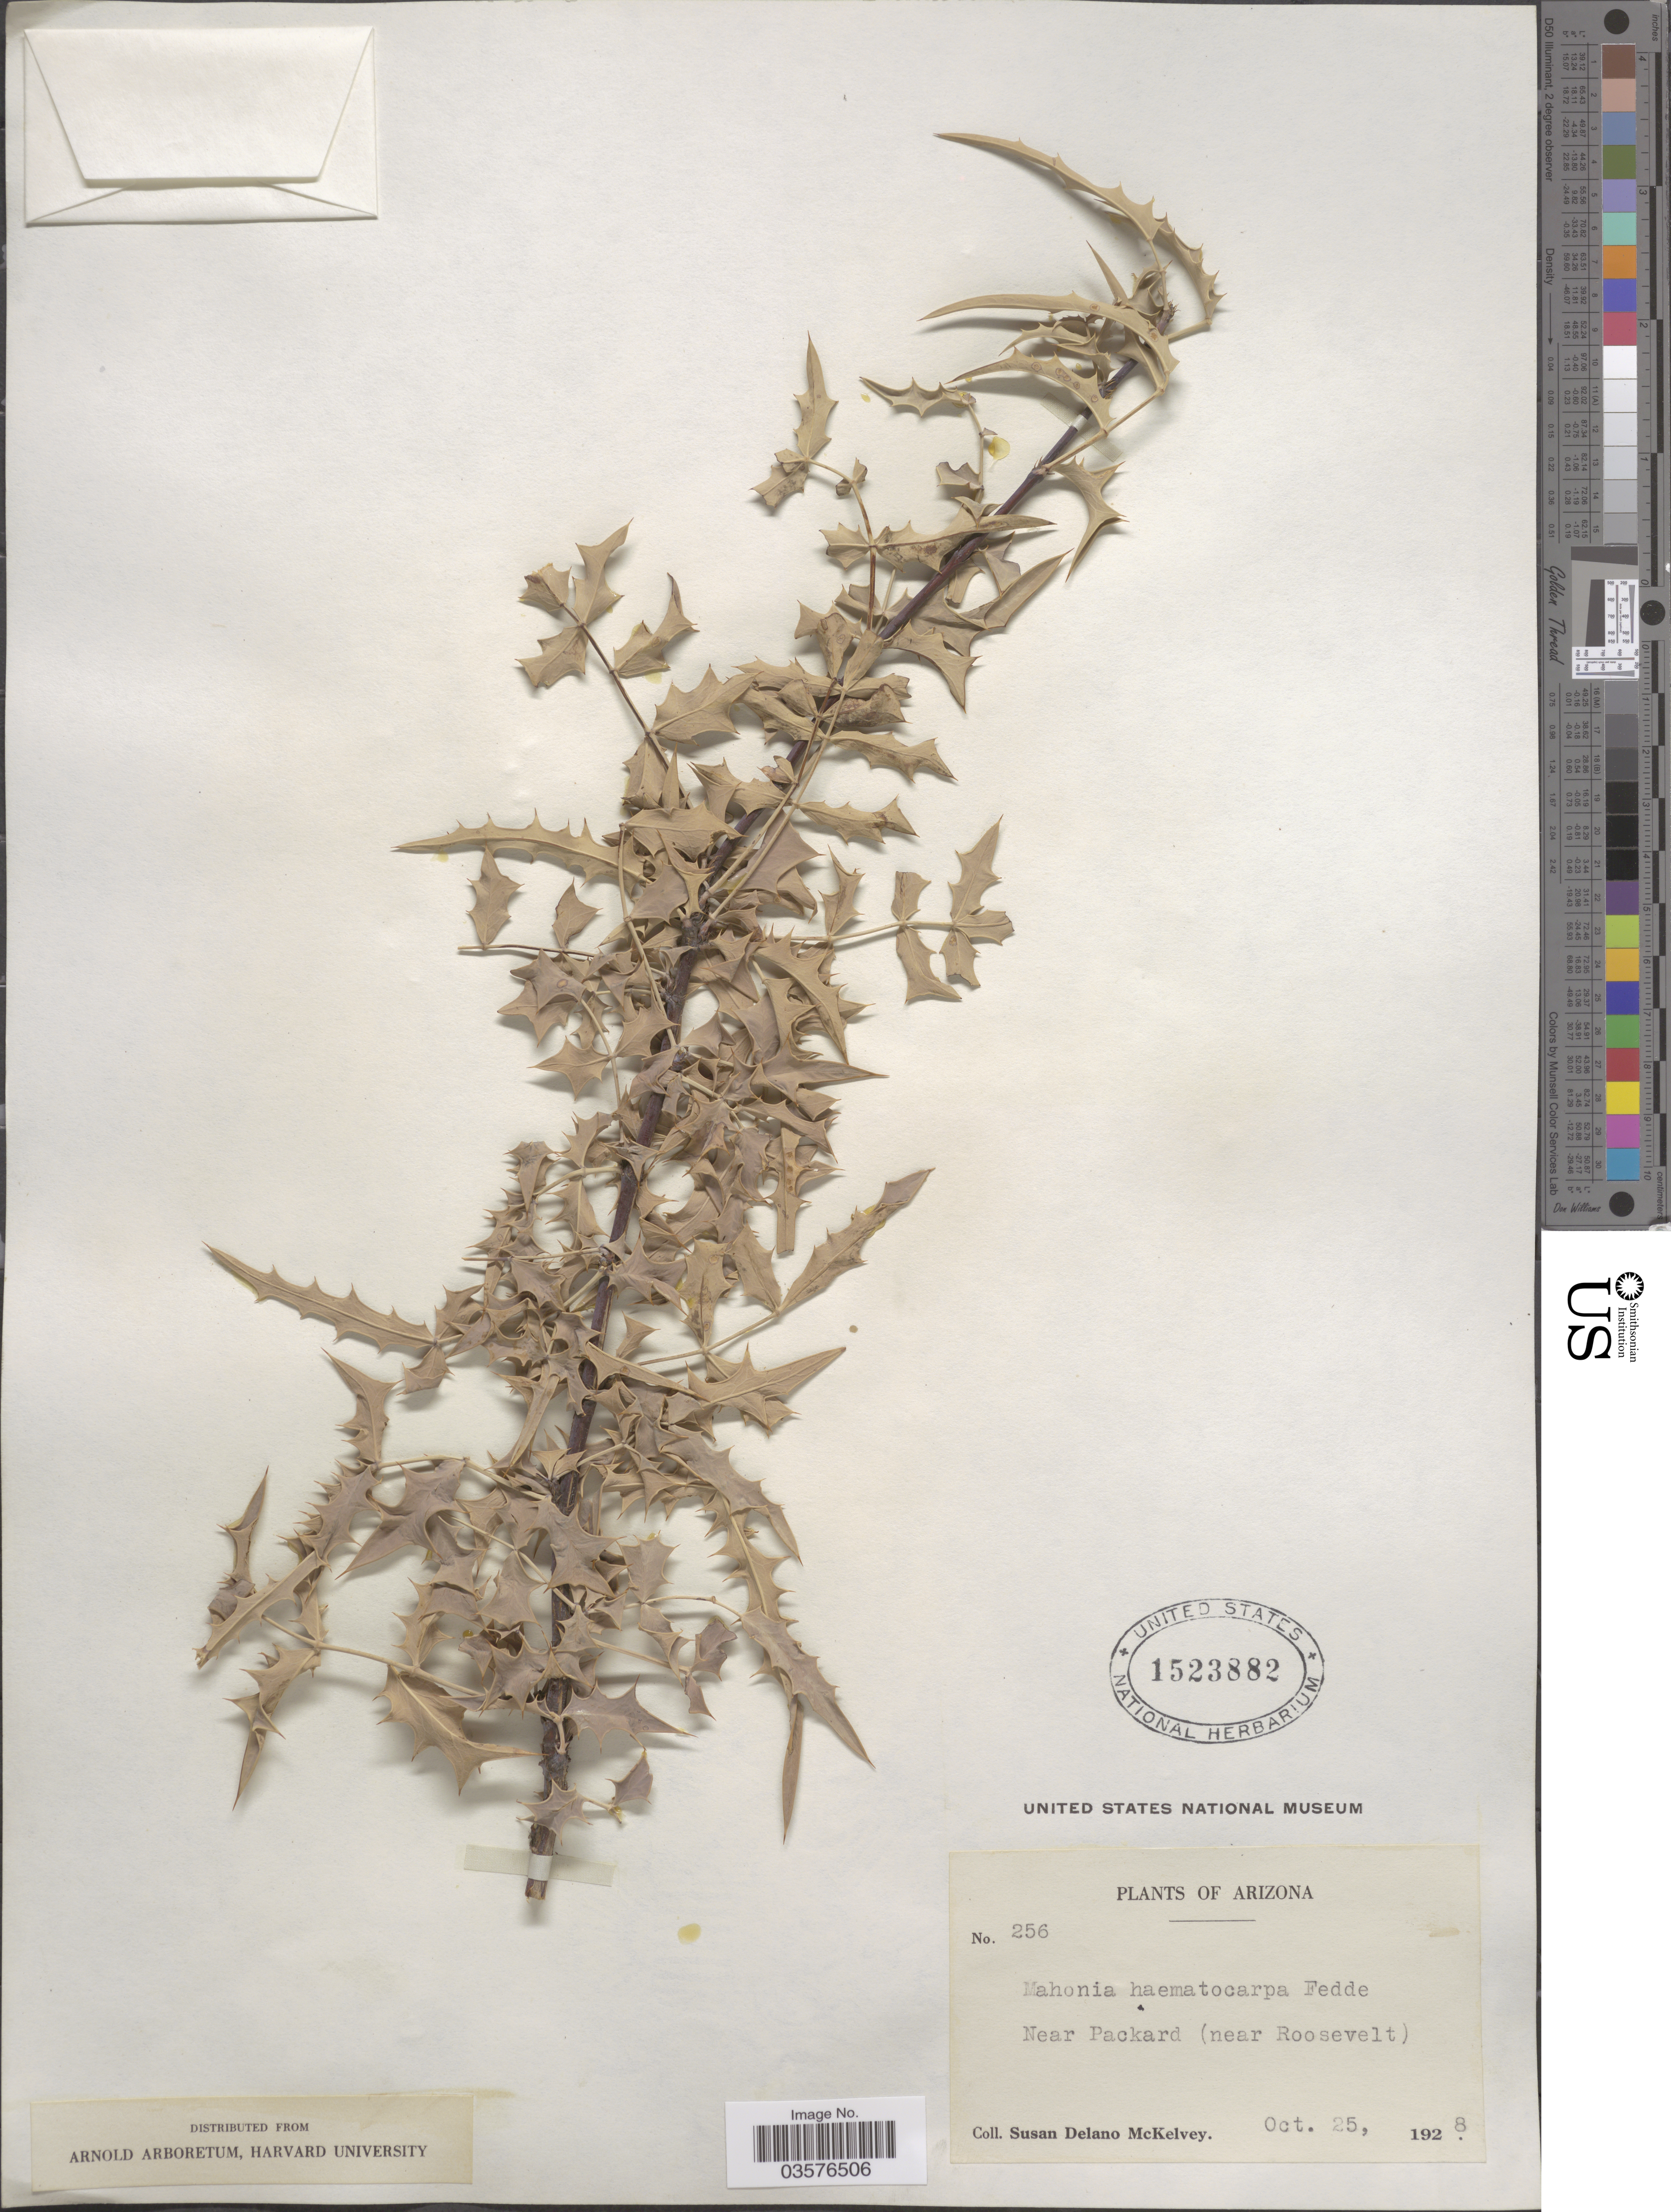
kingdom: Plantae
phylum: Tracheophyta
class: Magnoliopsida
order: Ranunculales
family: Berberidaceae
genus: Mahonia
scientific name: Mahonia haematocarpa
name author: (Wooton) Fedde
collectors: S. A. McKelvey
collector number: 256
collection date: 1928-10-25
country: United States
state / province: Arizona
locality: Near Packard (near Roosevelt).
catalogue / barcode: US 1523882